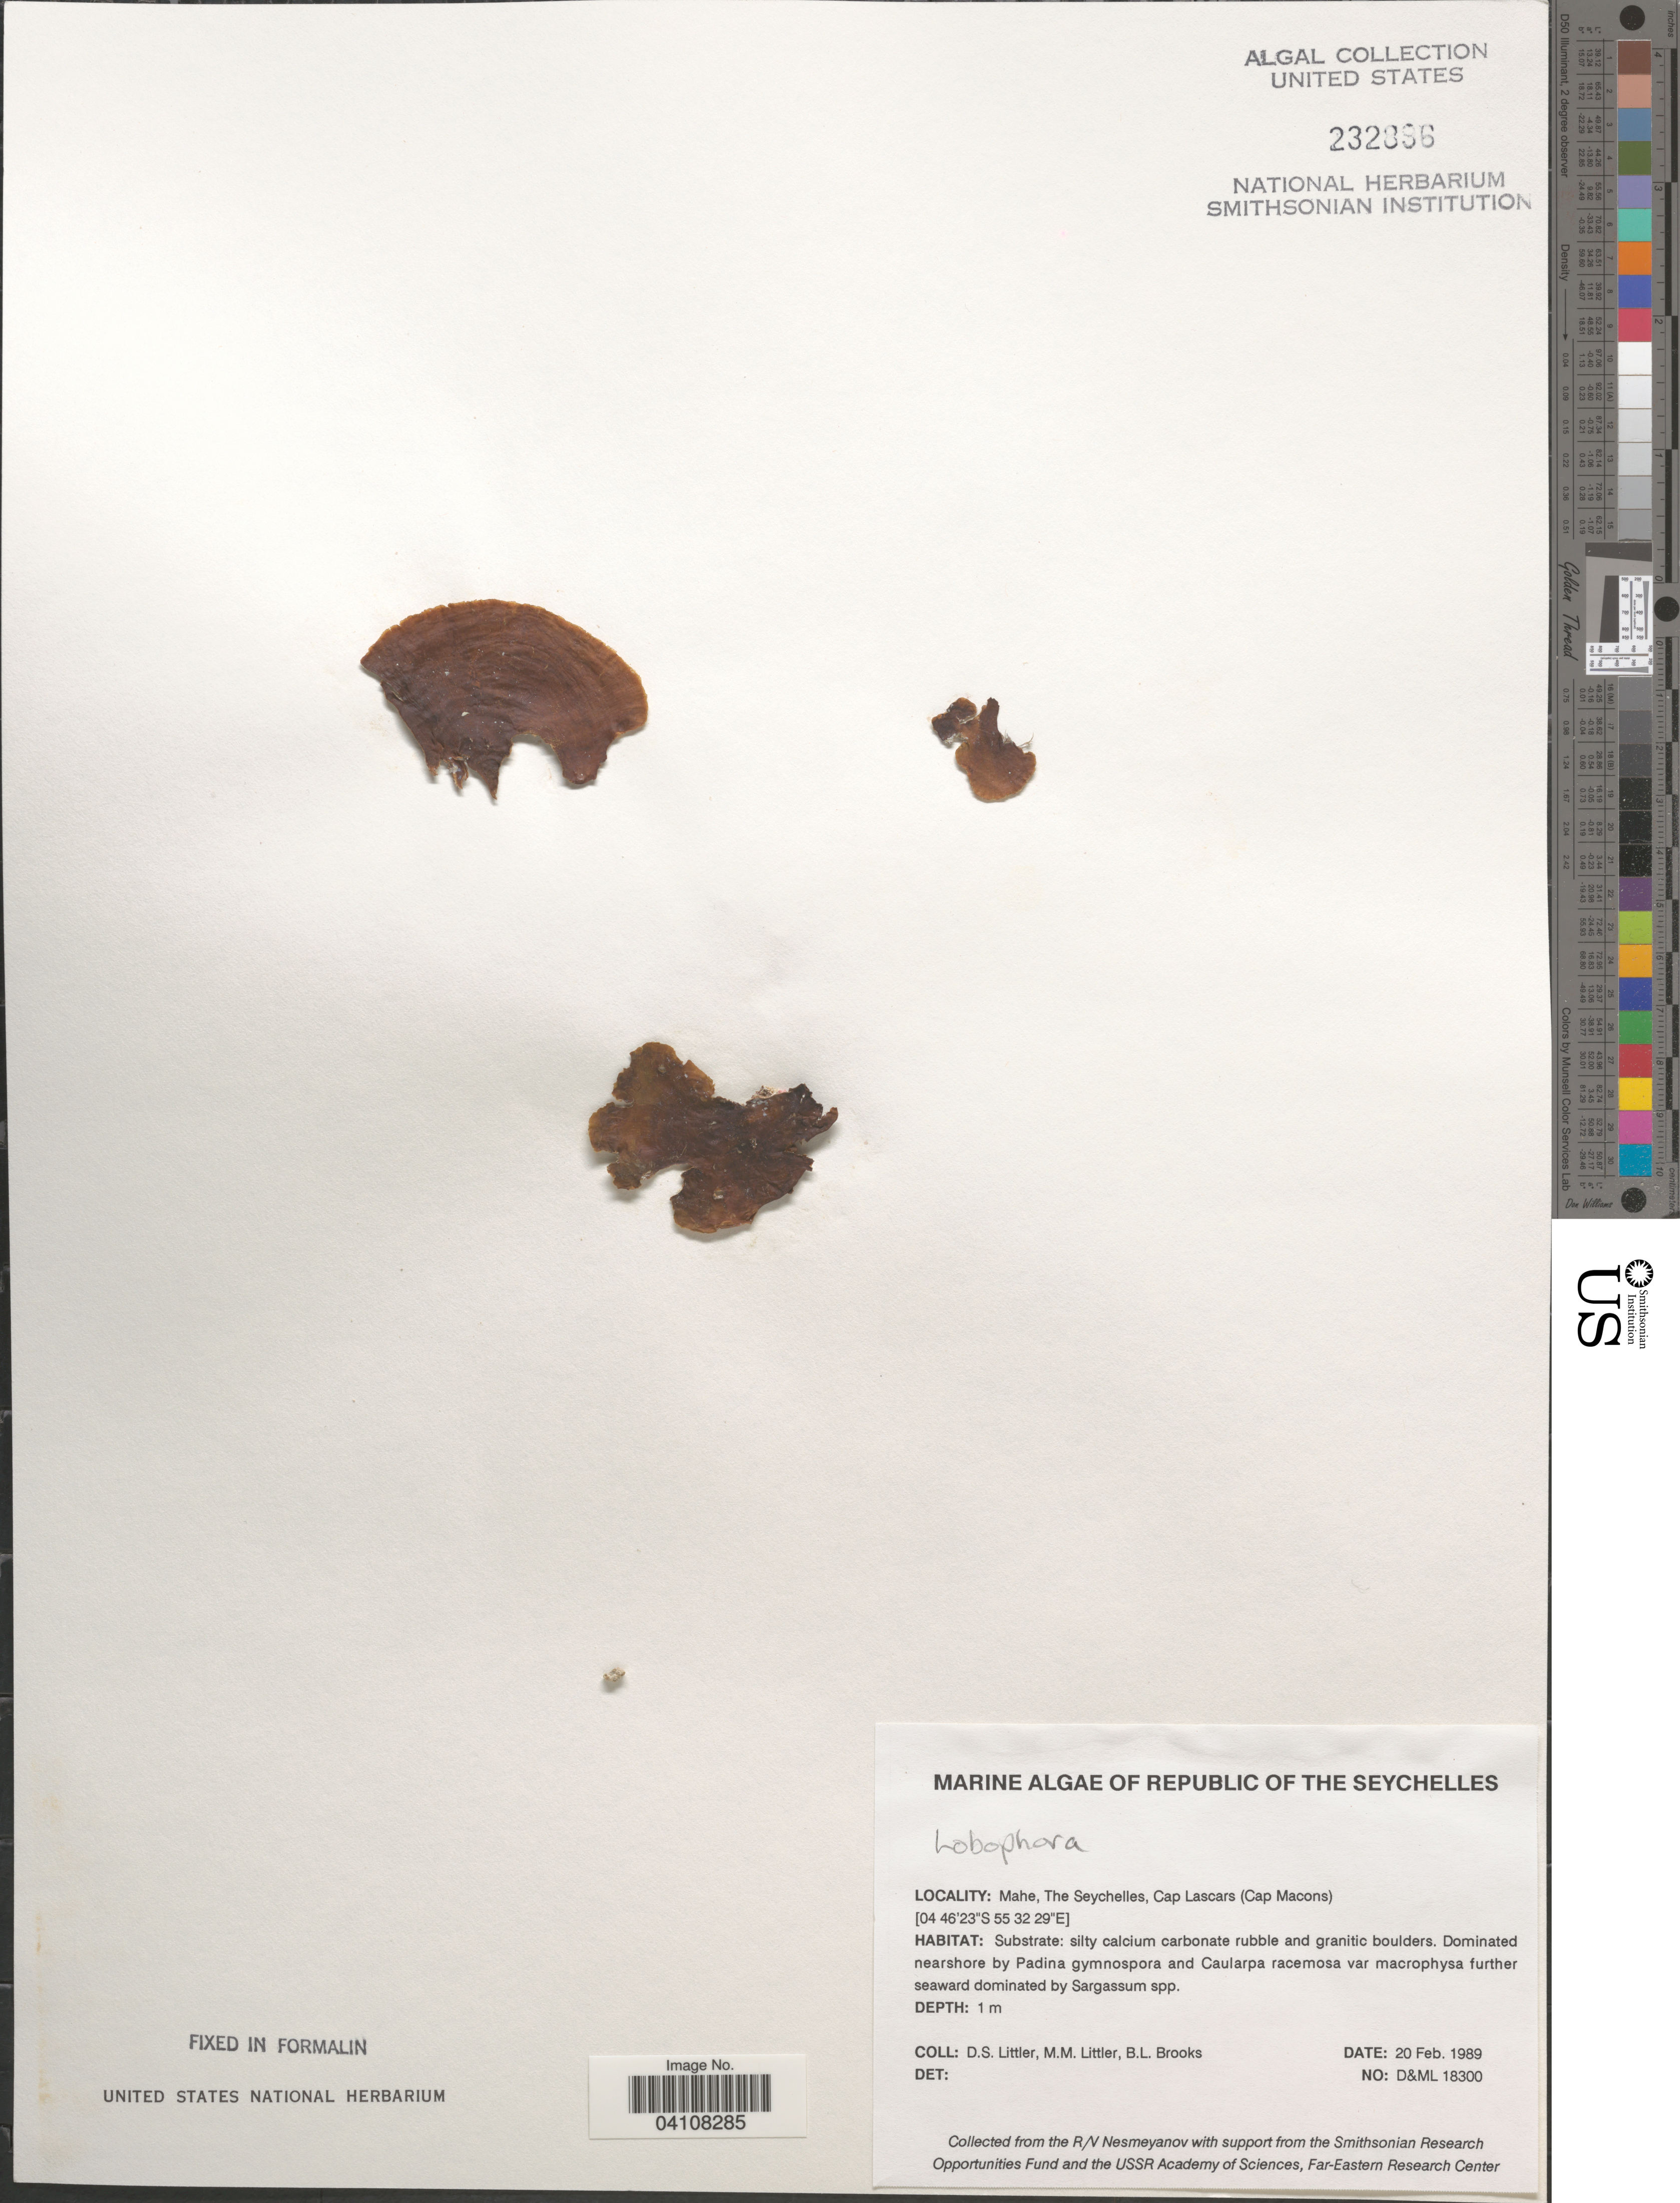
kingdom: Chromista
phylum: Ochrophyta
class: Phaeophyceae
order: Dictyotales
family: Dictyotaceae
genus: Lobophora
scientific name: Lobophora sp.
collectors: D. S. Littler & B. Brooks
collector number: D&ML18300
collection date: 1989-02-20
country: Seychelles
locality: Republic of The Seychelles. Mahe, Cap Lascars (Cap Macons).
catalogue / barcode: US 232896